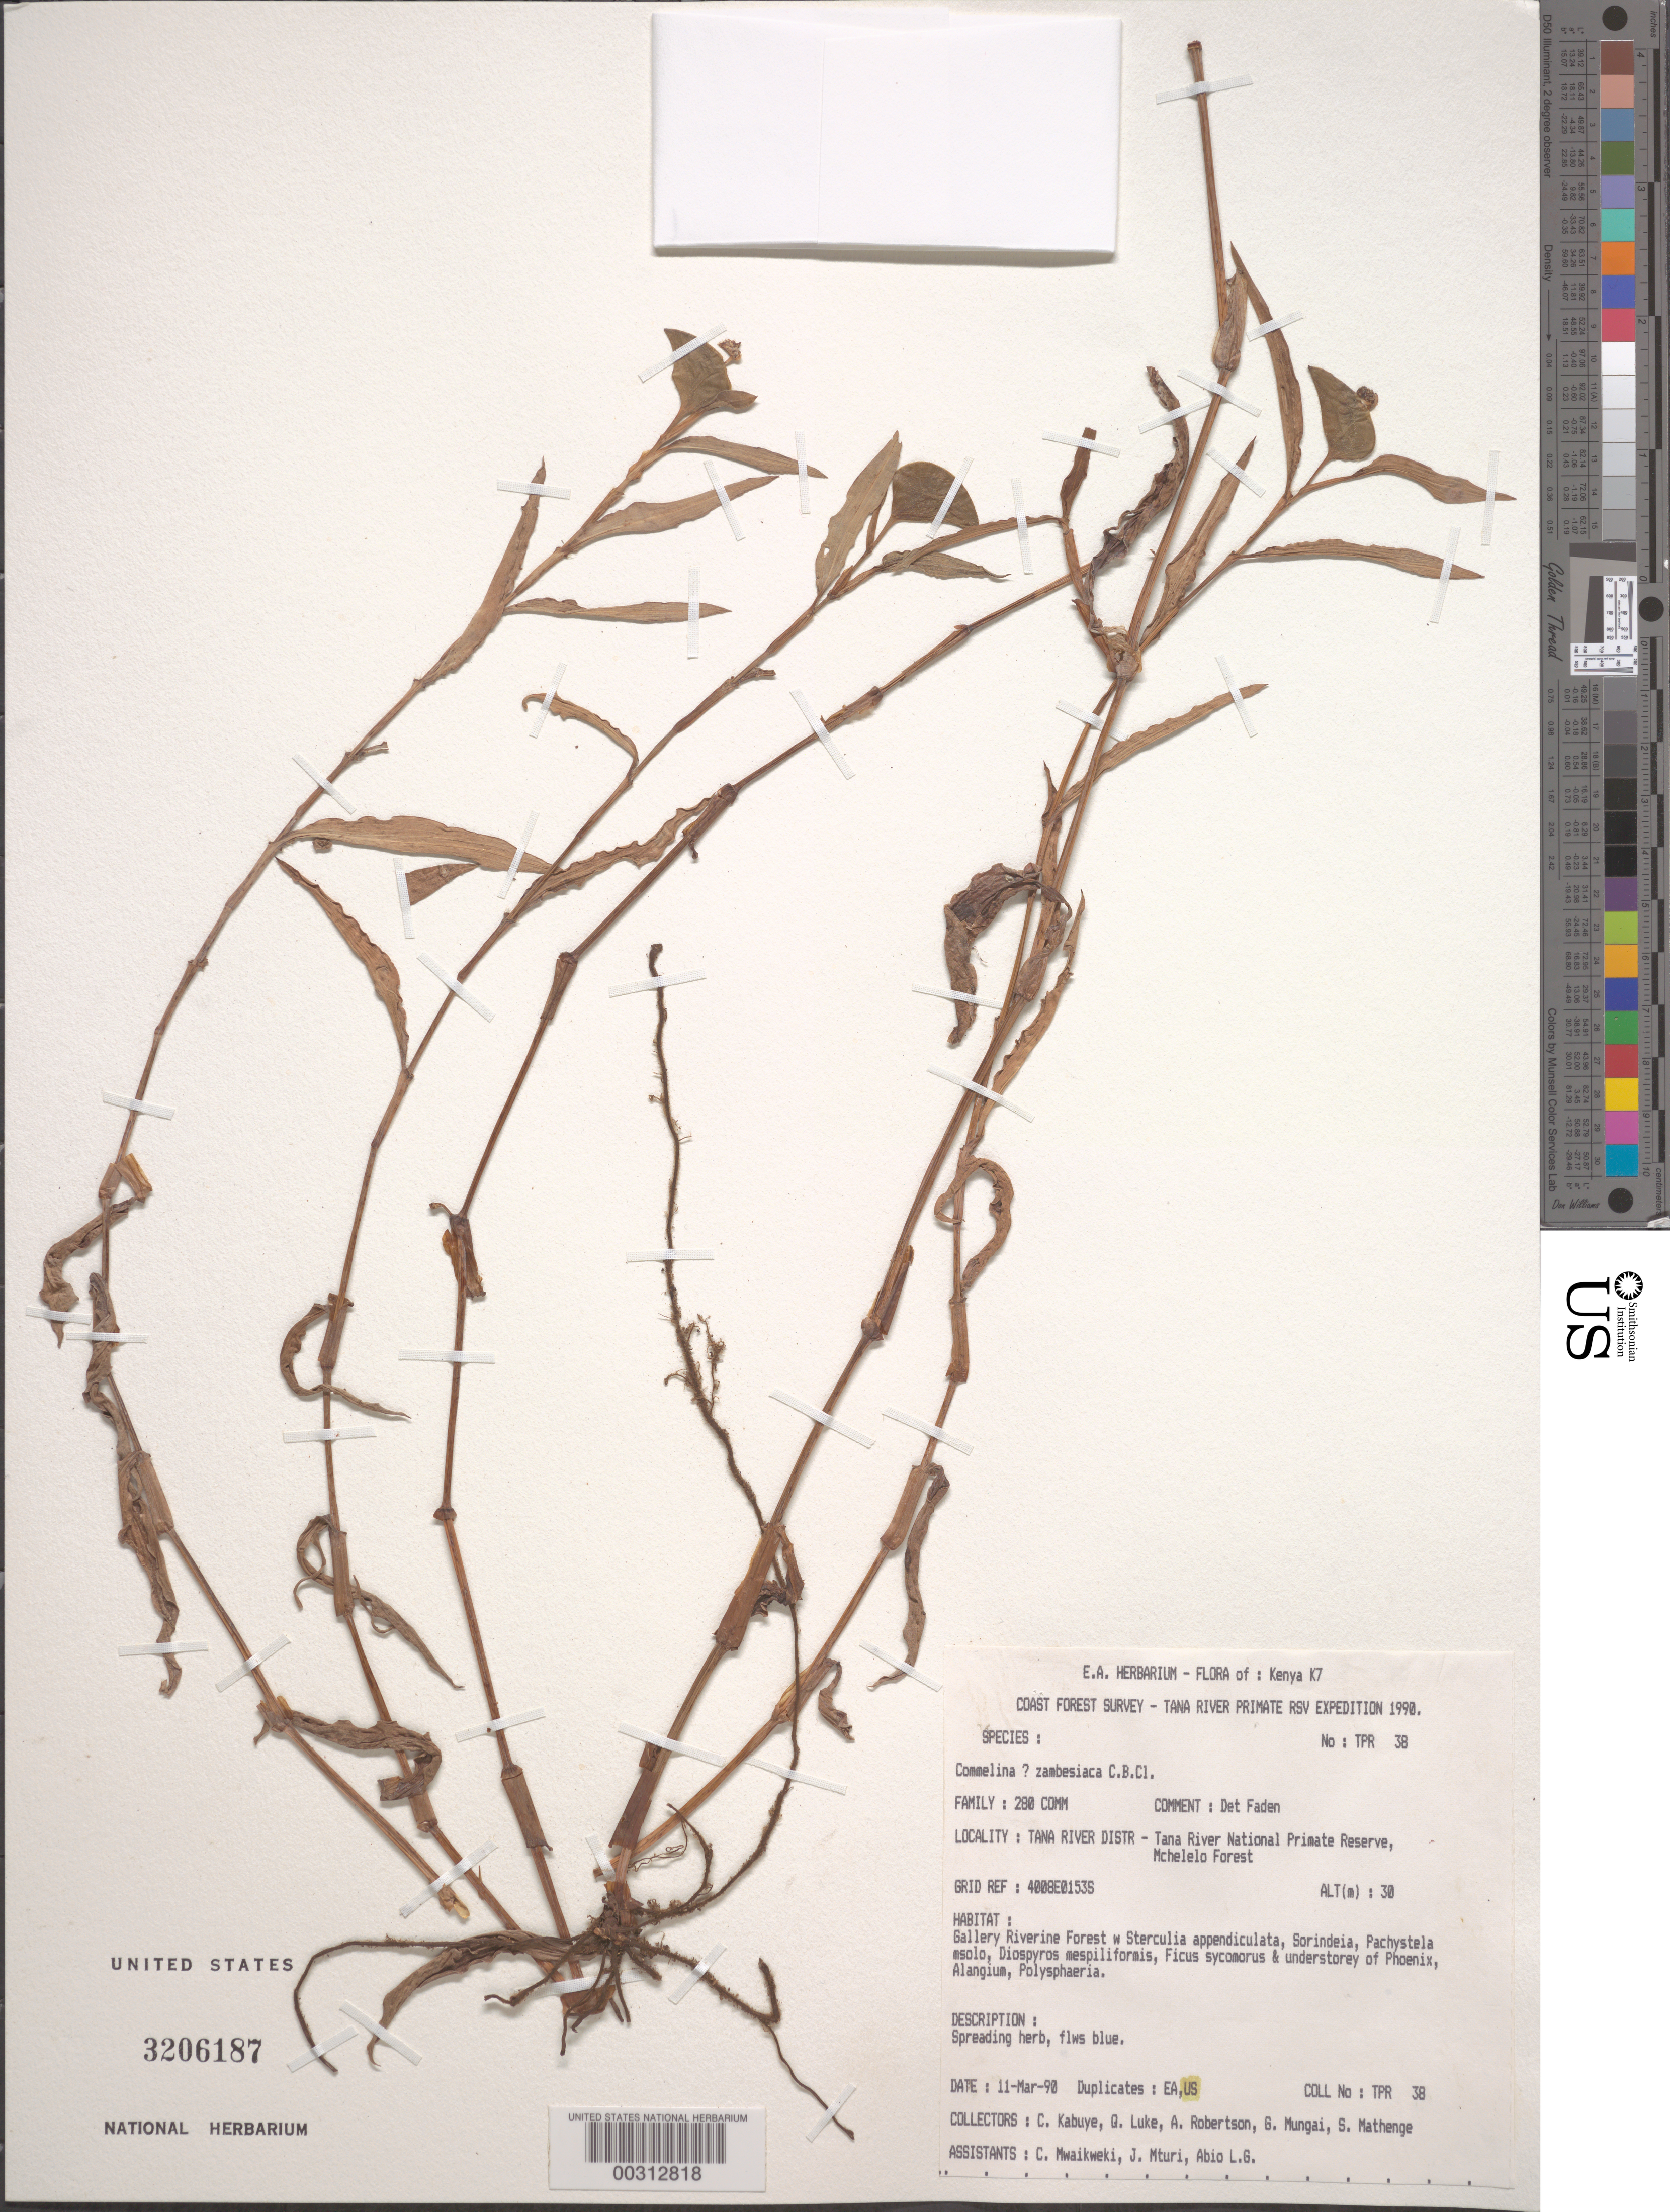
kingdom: Plantae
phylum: Tracheophyta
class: Liliopsida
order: Commelinales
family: Commelinaceae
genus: Commelina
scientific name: Commelina zambesica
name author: C.B. Clarke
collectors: C. Kabuye, G. Luke, A. Robertson, G. Mungai & S. Mathenge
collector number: Tpr 38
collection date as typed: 11 Mar 1990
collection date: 1990-03-11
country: Kenya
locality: Tana river national primate reserve, mchelelo forest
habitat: Gallery riverine forest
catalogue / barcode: US 3206187